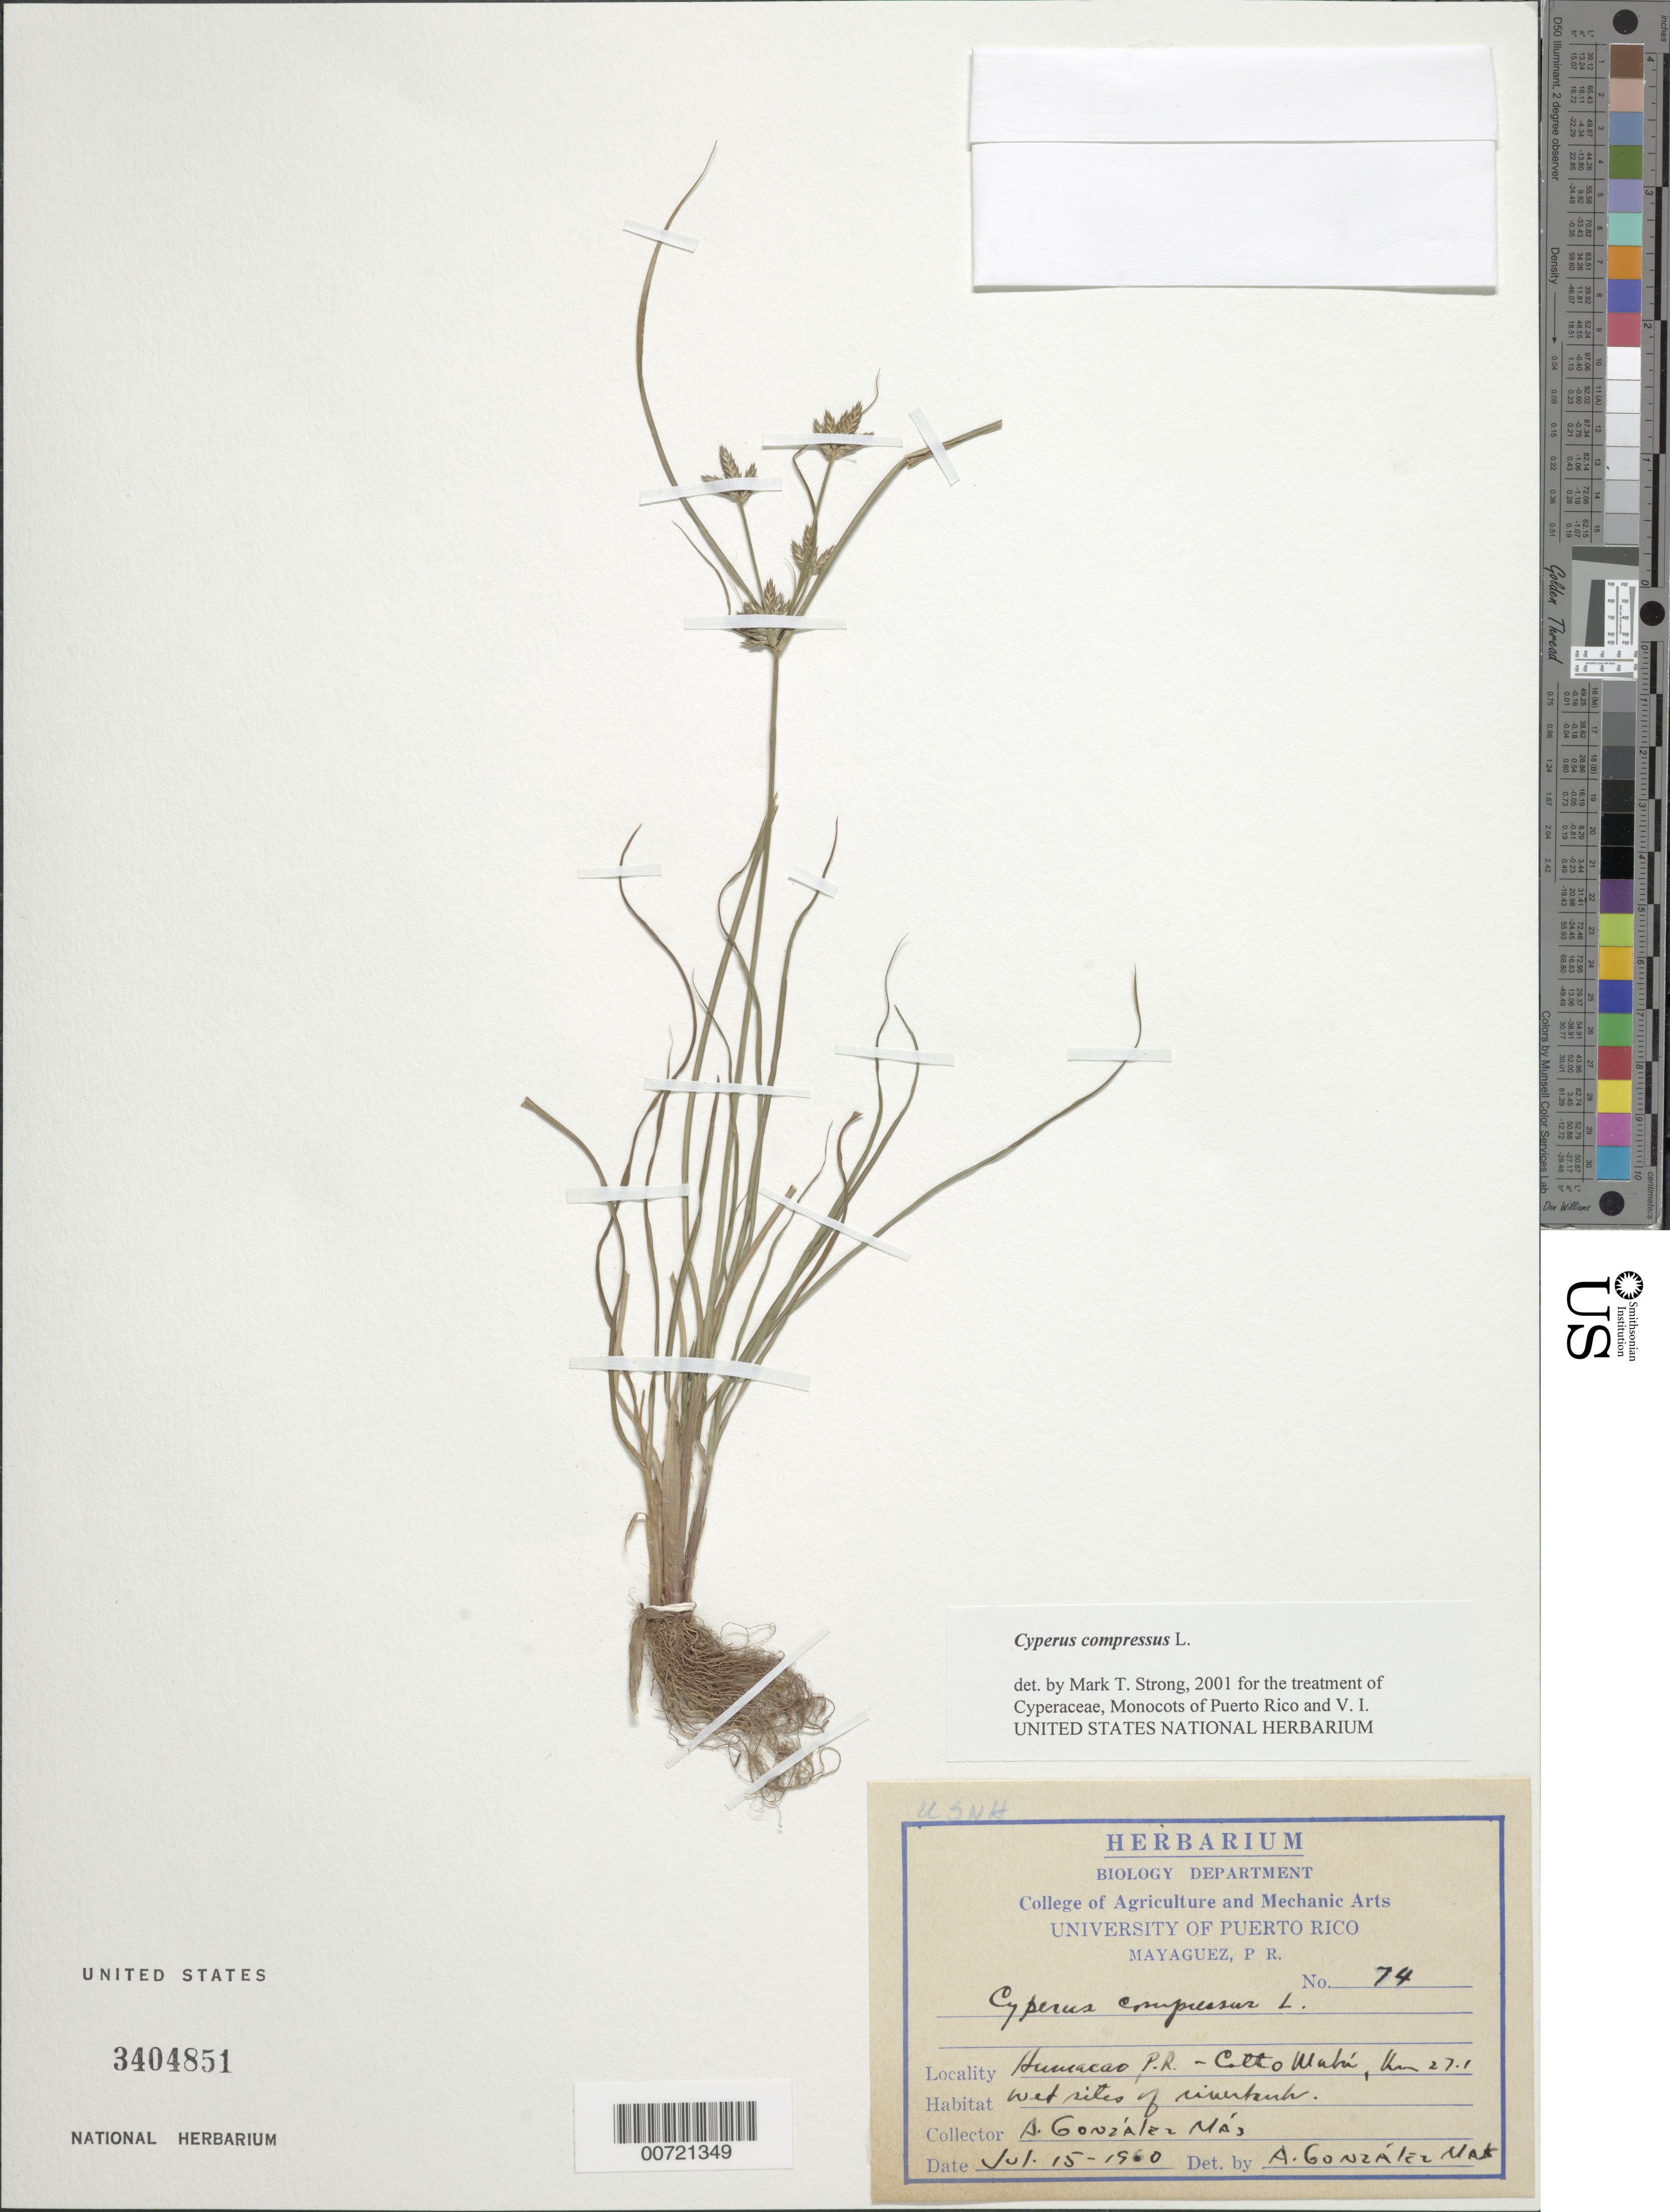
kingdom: Plantae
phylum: Tracheophyta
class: Liliopsida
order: Poales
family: Cyperaceae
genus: Cyperus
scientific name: Cyperus compressus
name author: L.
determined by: Strong, M. T., (US), Smithsonian Institution - National Museum of Natural History (UNITED STATES)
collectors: A. González Más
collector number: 74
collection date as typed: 15 Jul 1960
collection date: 1960-07-15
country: Puerto Rico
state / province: Humacao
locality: Humacao: Cotto Wakí, km 27.1.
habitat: Wet sites of riverbank.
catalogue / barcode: US 3404851